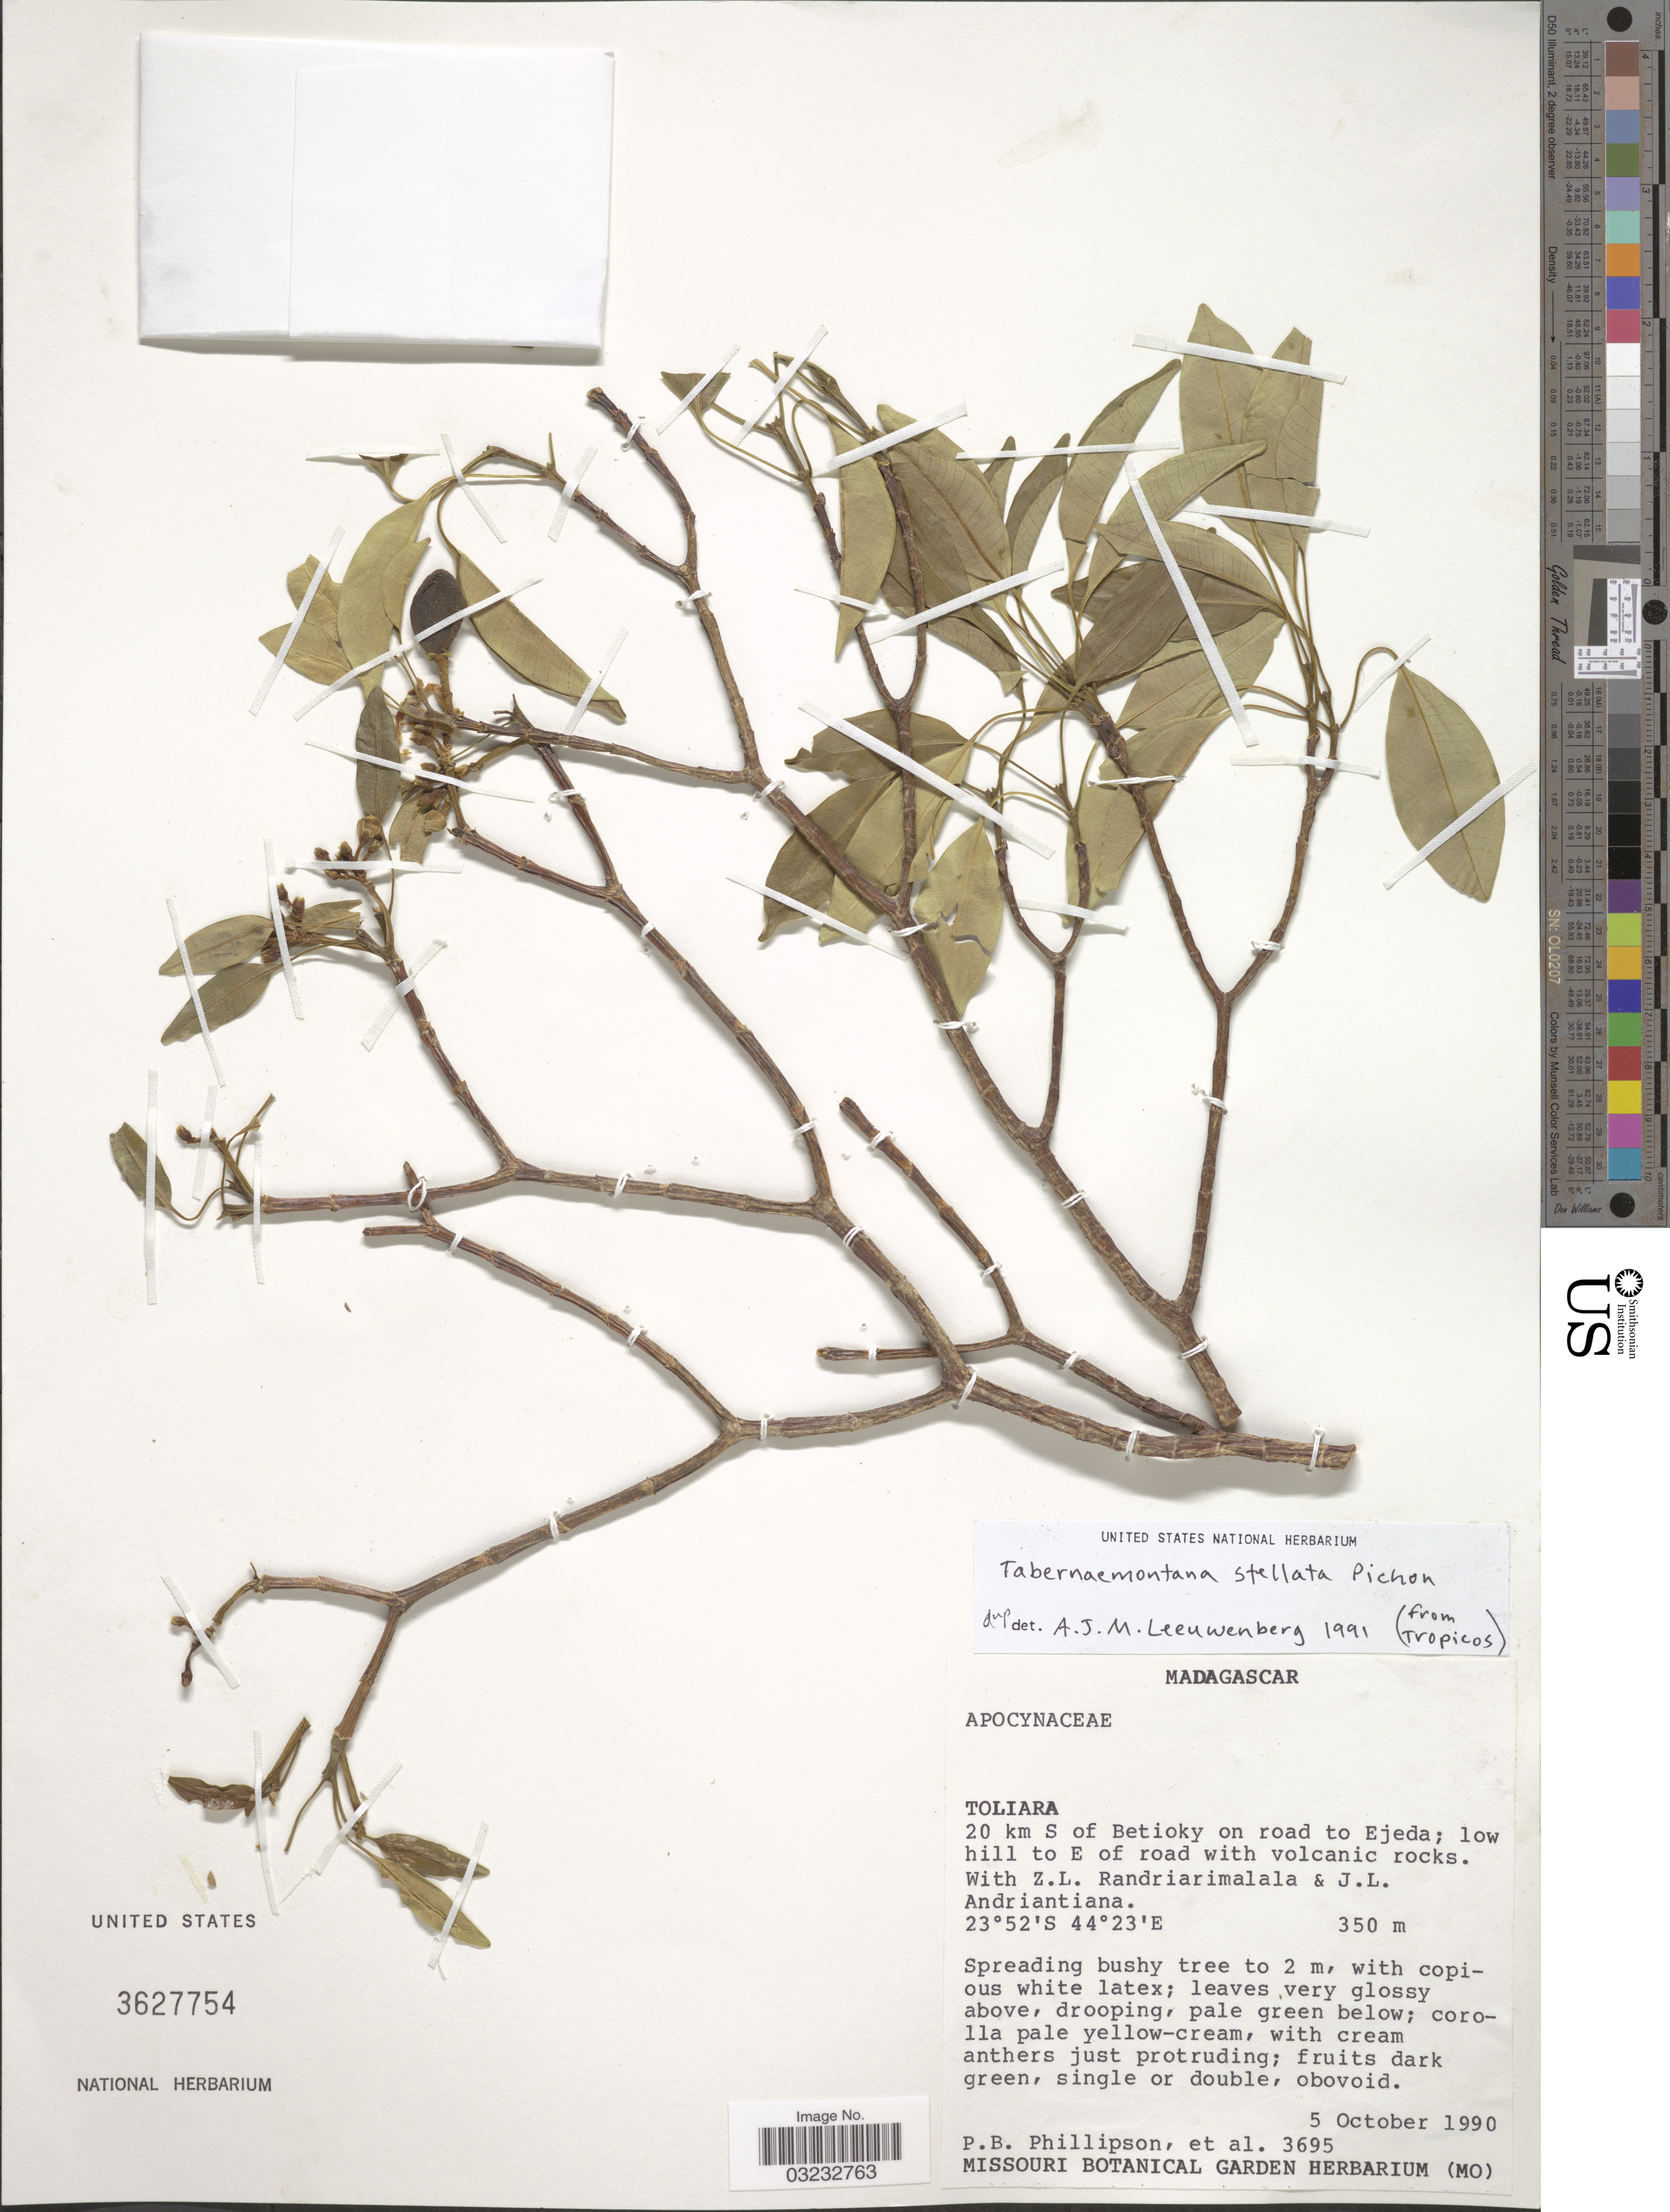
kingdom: Plantae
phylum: Tracheophyta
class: Magnoliopsida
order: Gentianales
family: Apocynaceae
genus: Tabernaemontana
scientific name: Tabernaemontana stellata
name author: Pichon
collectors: P. B. Phillipson, Z. Randriarimalala & J. Andriantiana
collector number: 3695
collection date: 1990-10-05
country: Madagascar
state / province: Atsimo-Atsinanana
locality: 20 km S of Betioky on road to Ejeda; low hill to E of road with volcanic rocks.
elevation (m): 350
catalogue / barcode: US 3627754